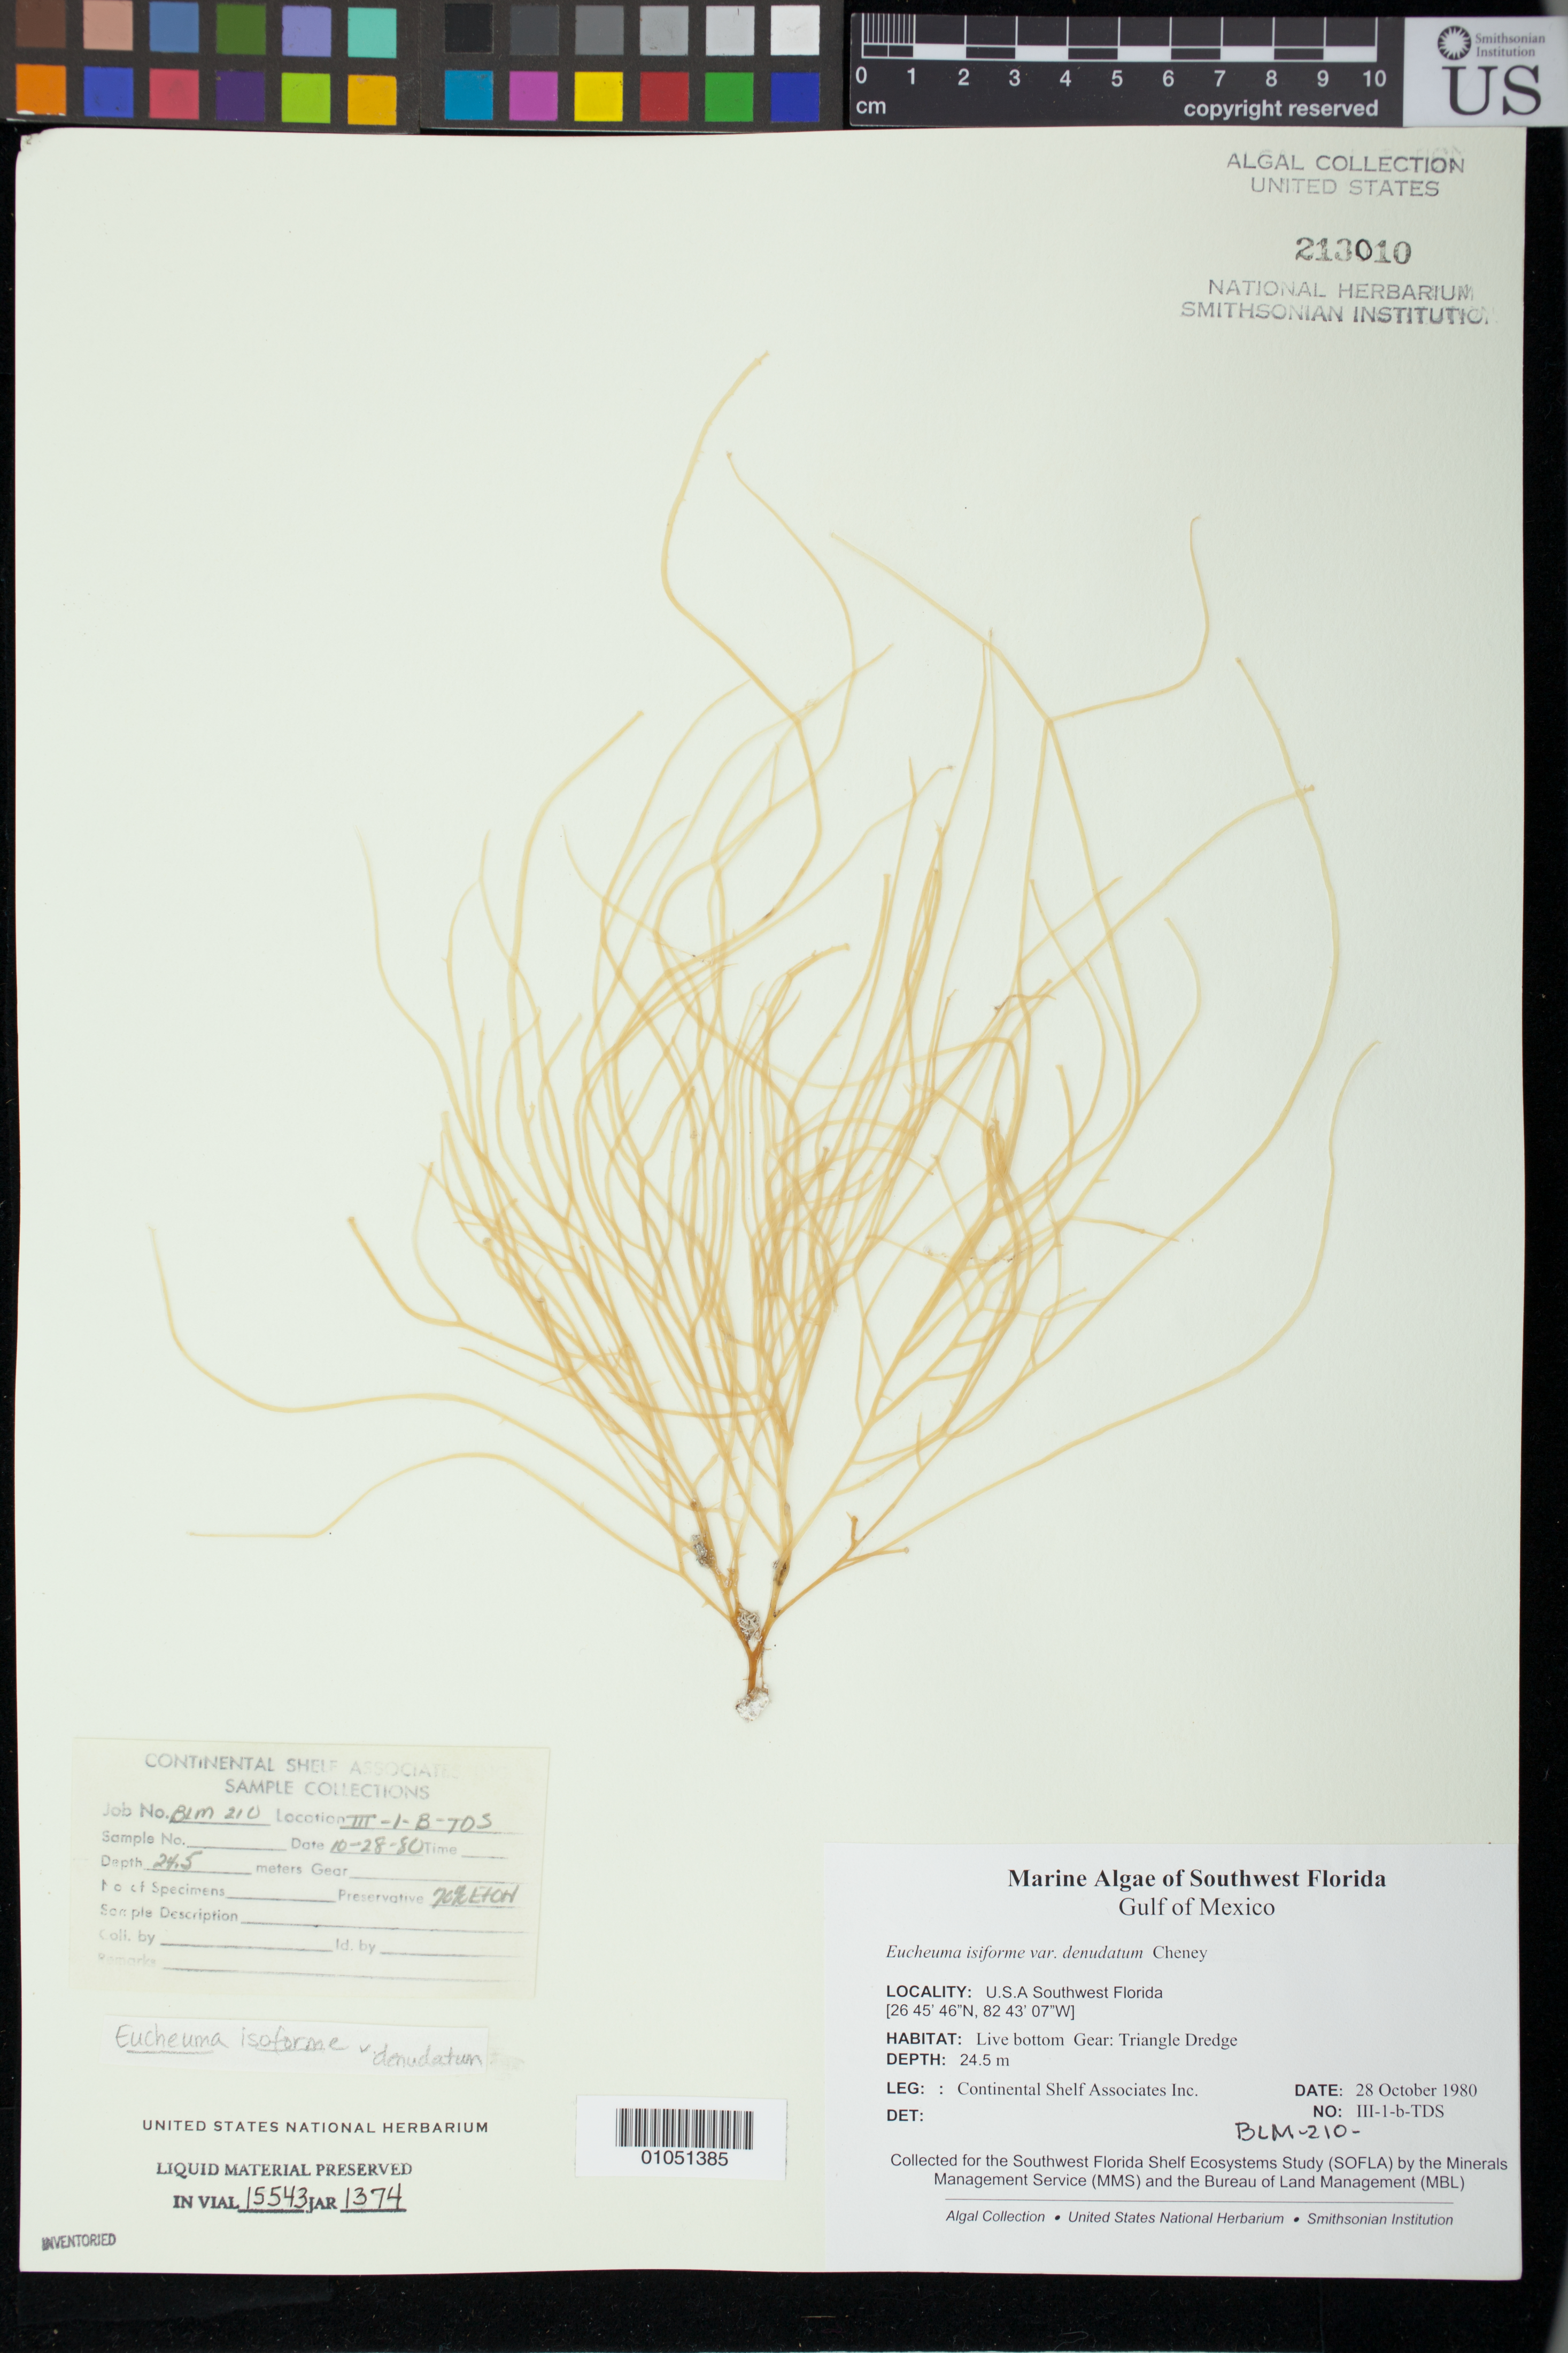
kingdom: Plantae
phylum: Rhodophyta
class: Florideophyceae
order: Gigartinales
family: Solieriaceae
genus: Eucheumatopsis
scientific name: Eucheumatopsis isiformis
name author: (C. Agardh) M.L. Núñez-Resendiz et al.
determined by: Algae name updating Project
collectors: Continental Shelf Associates for the MMS/BLM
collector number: BLM-210-III-1-B-TDS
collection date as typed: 28 Oct 1980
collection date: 1980-10-28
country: United States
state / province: Florida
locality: Gulf of Mexico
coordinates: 26 45'46"N, 82 43'07"W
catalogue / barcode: US 213010